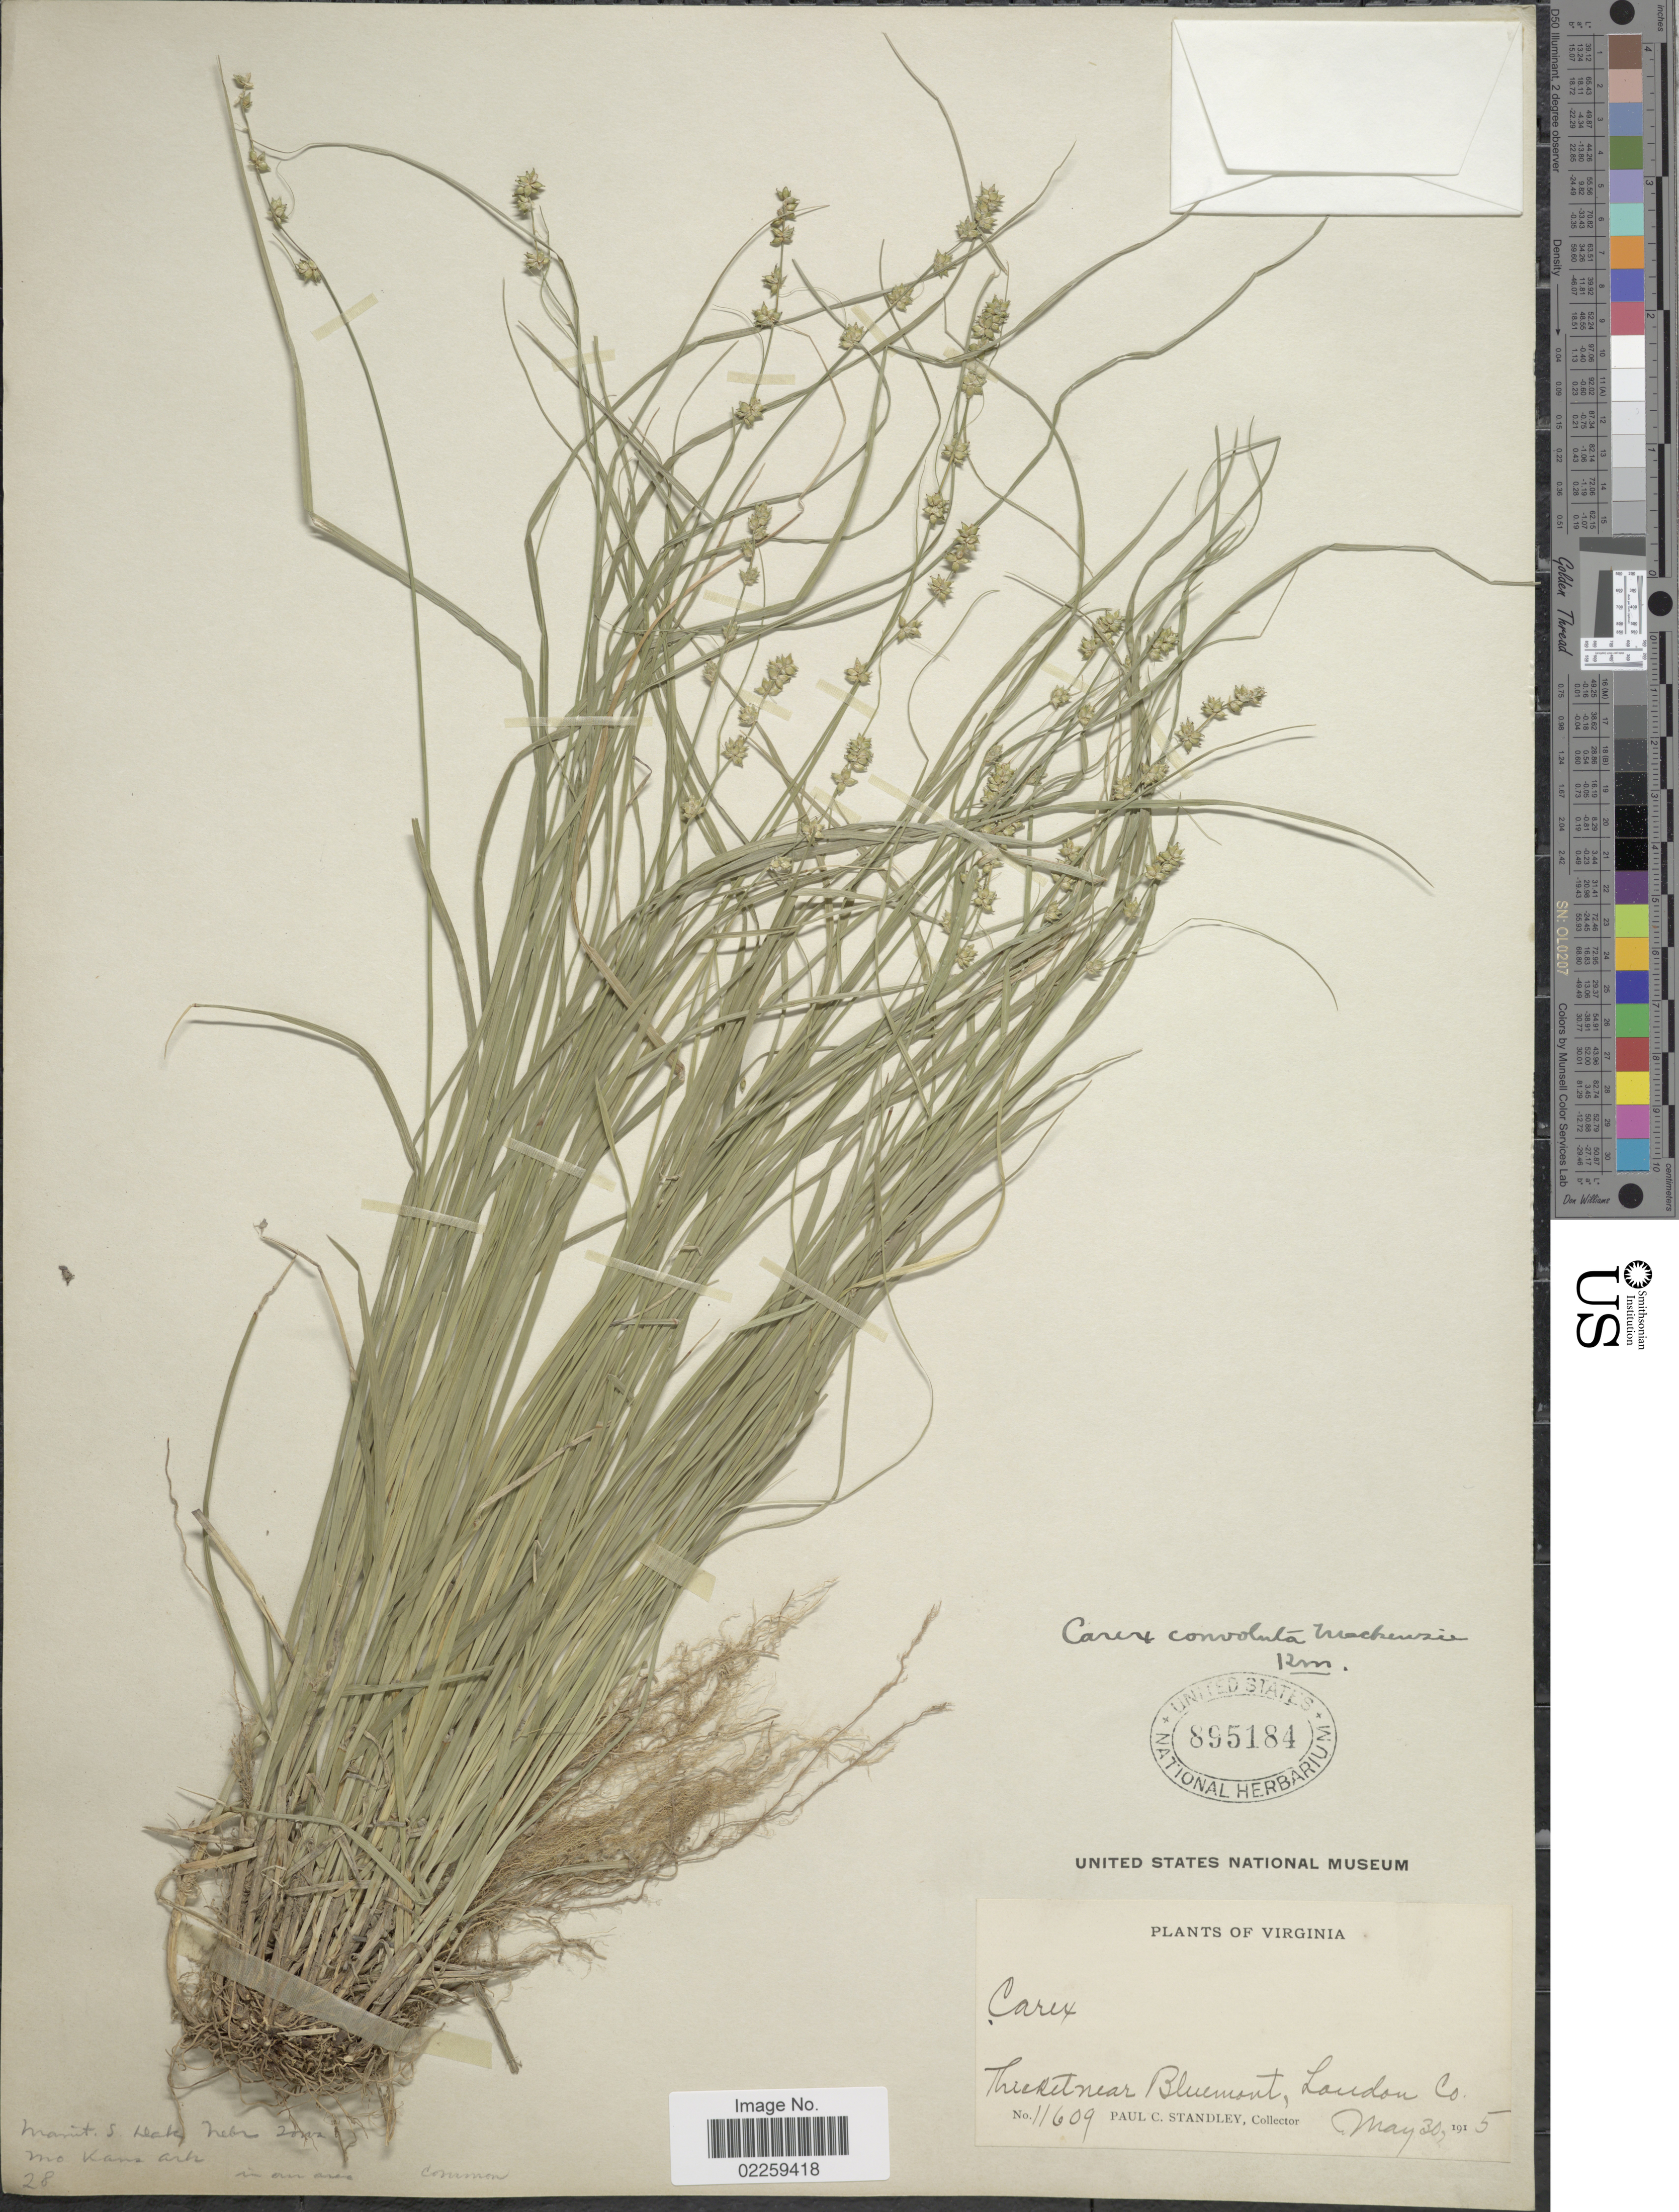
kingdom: Plantae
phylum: Tracheophyta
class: Liliopsida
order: Poales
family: Cyperaceae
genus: Carex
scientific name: Carex rosea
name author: Willd.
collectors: P. C. Standley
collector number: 11607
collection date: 1915-05-30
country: United States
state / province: Virginia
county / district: Loudoun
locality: Near Bluemont, Loudoun Co.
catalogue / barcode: US 895184